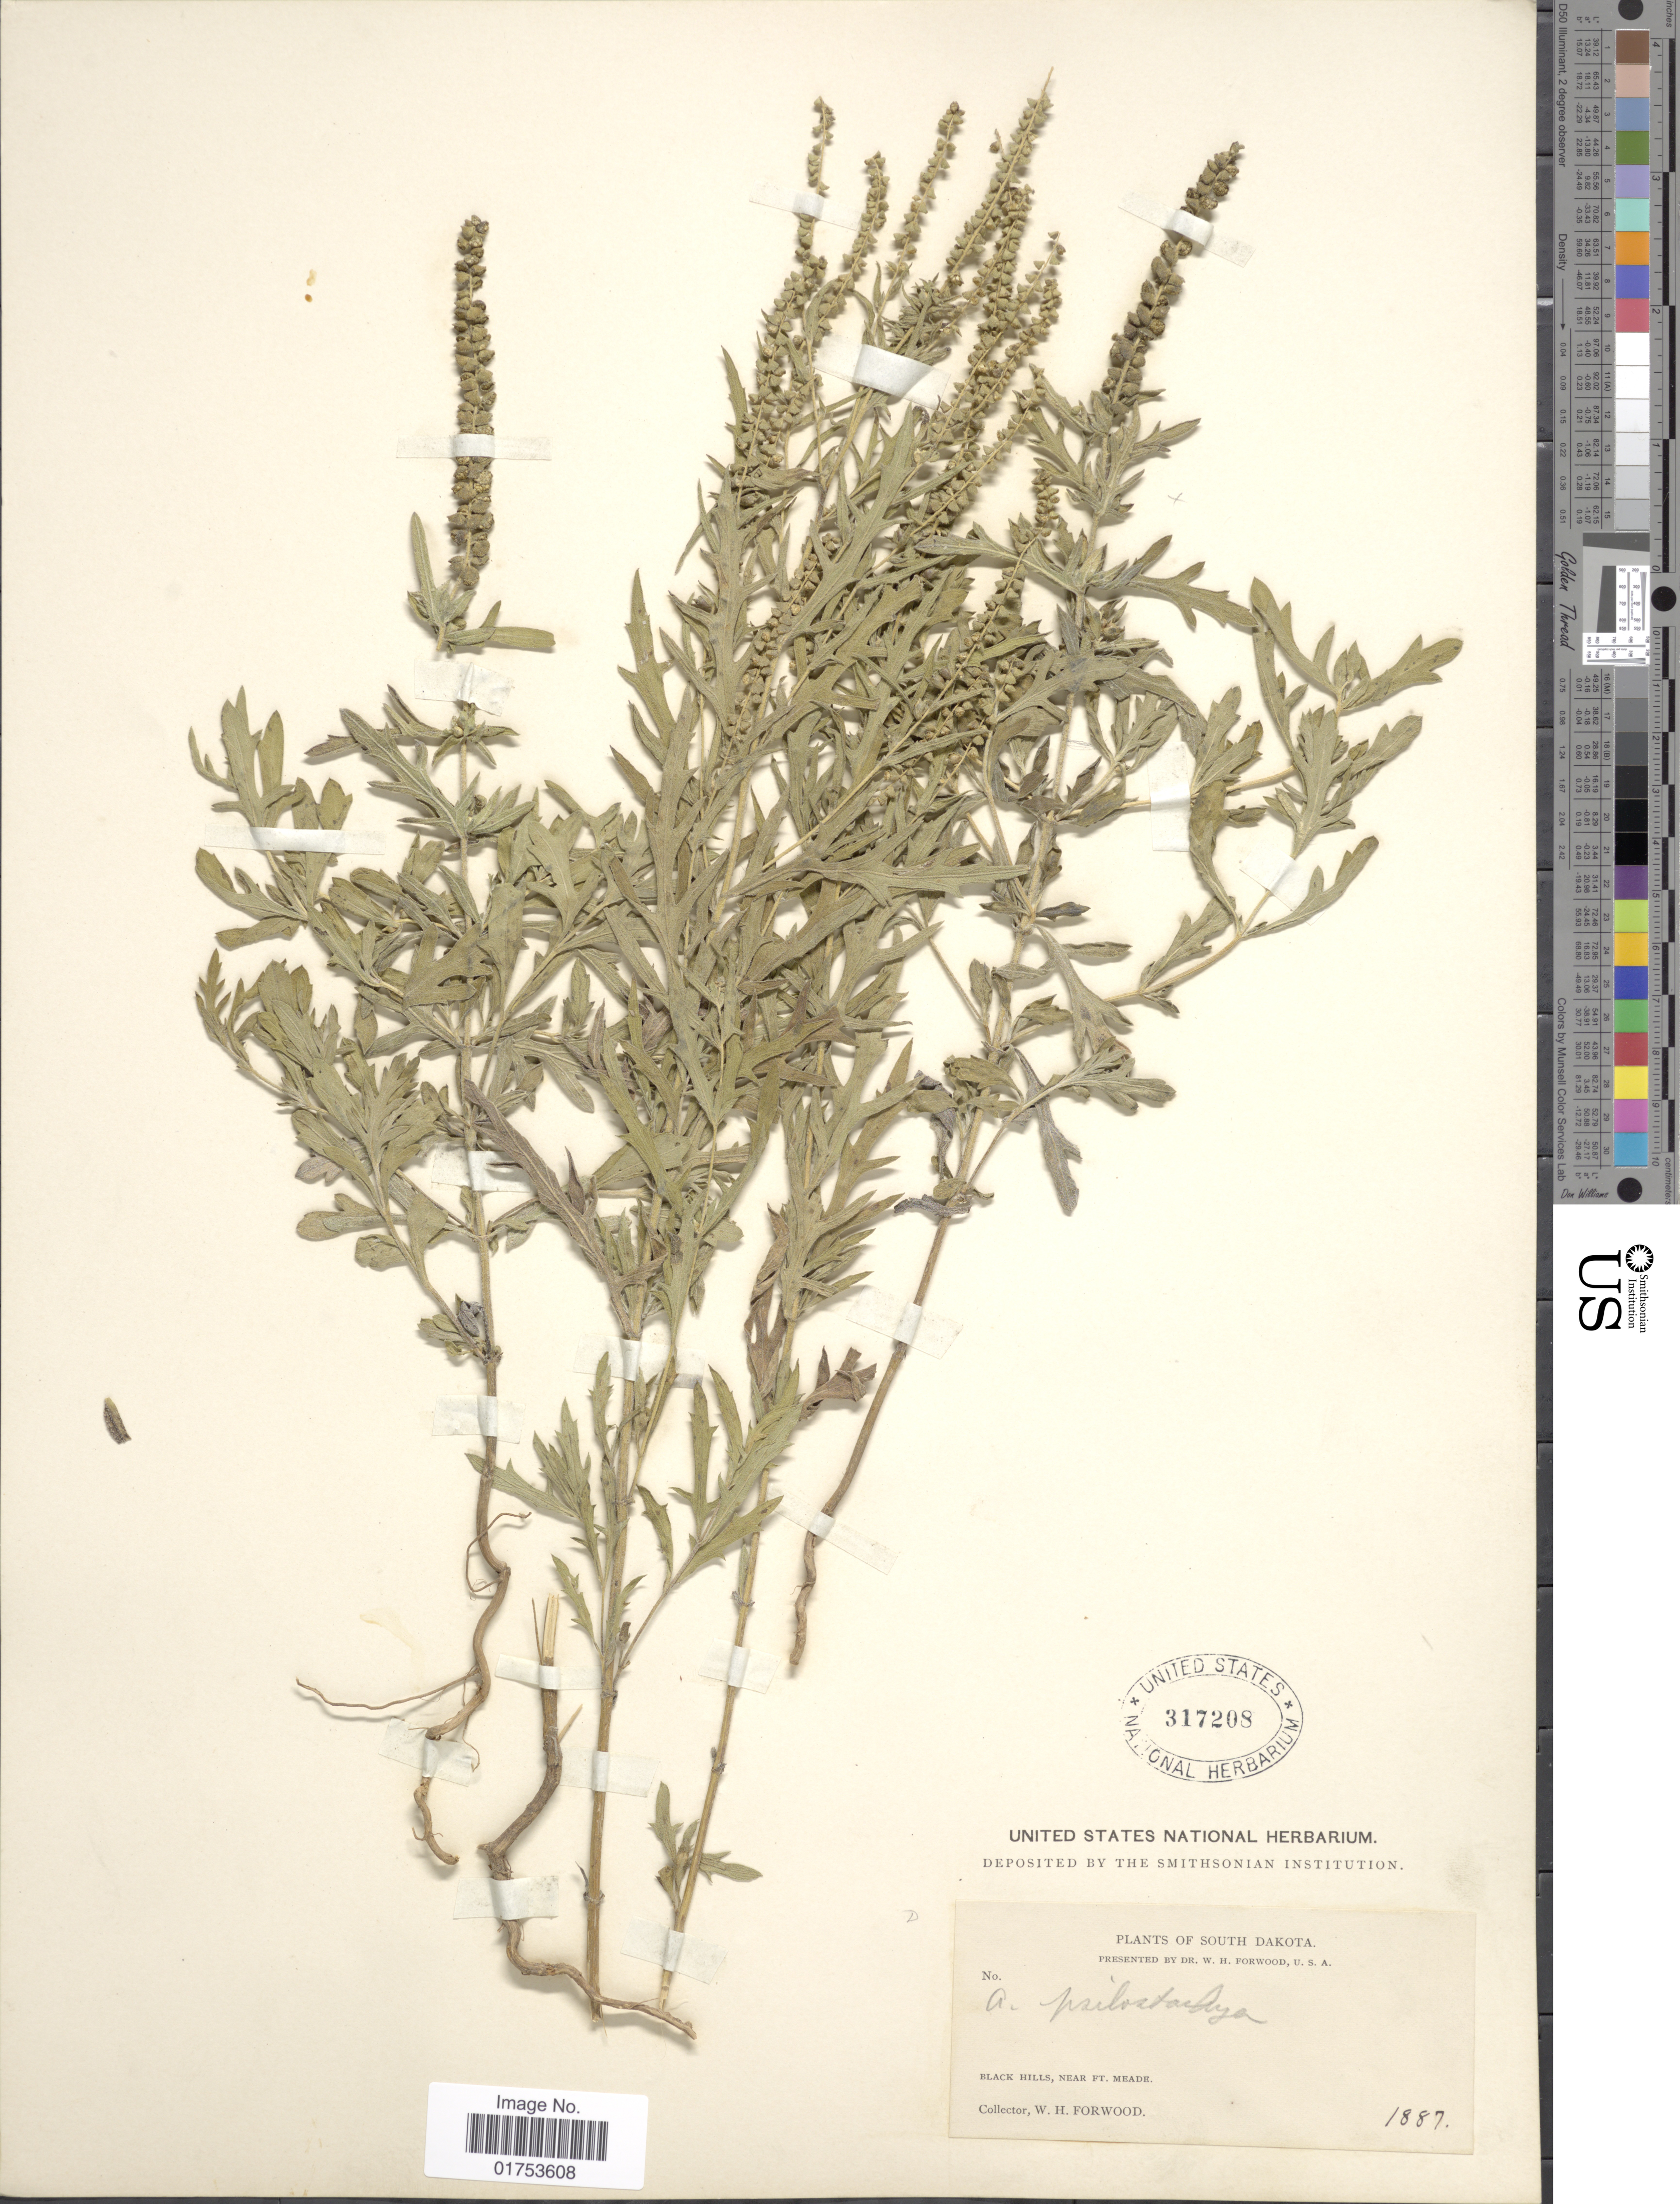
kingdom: Plantae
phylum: Tracheophyta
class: Magnoliopsida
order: Asterales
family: Asteraceae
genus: Ambrosia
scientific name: Ambrosia psilostachya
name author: DC.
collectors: W. Forwood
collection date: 1887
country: United States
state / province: South Dakota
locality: Black Hills, Near Ft. Meade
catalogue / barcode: US 317208